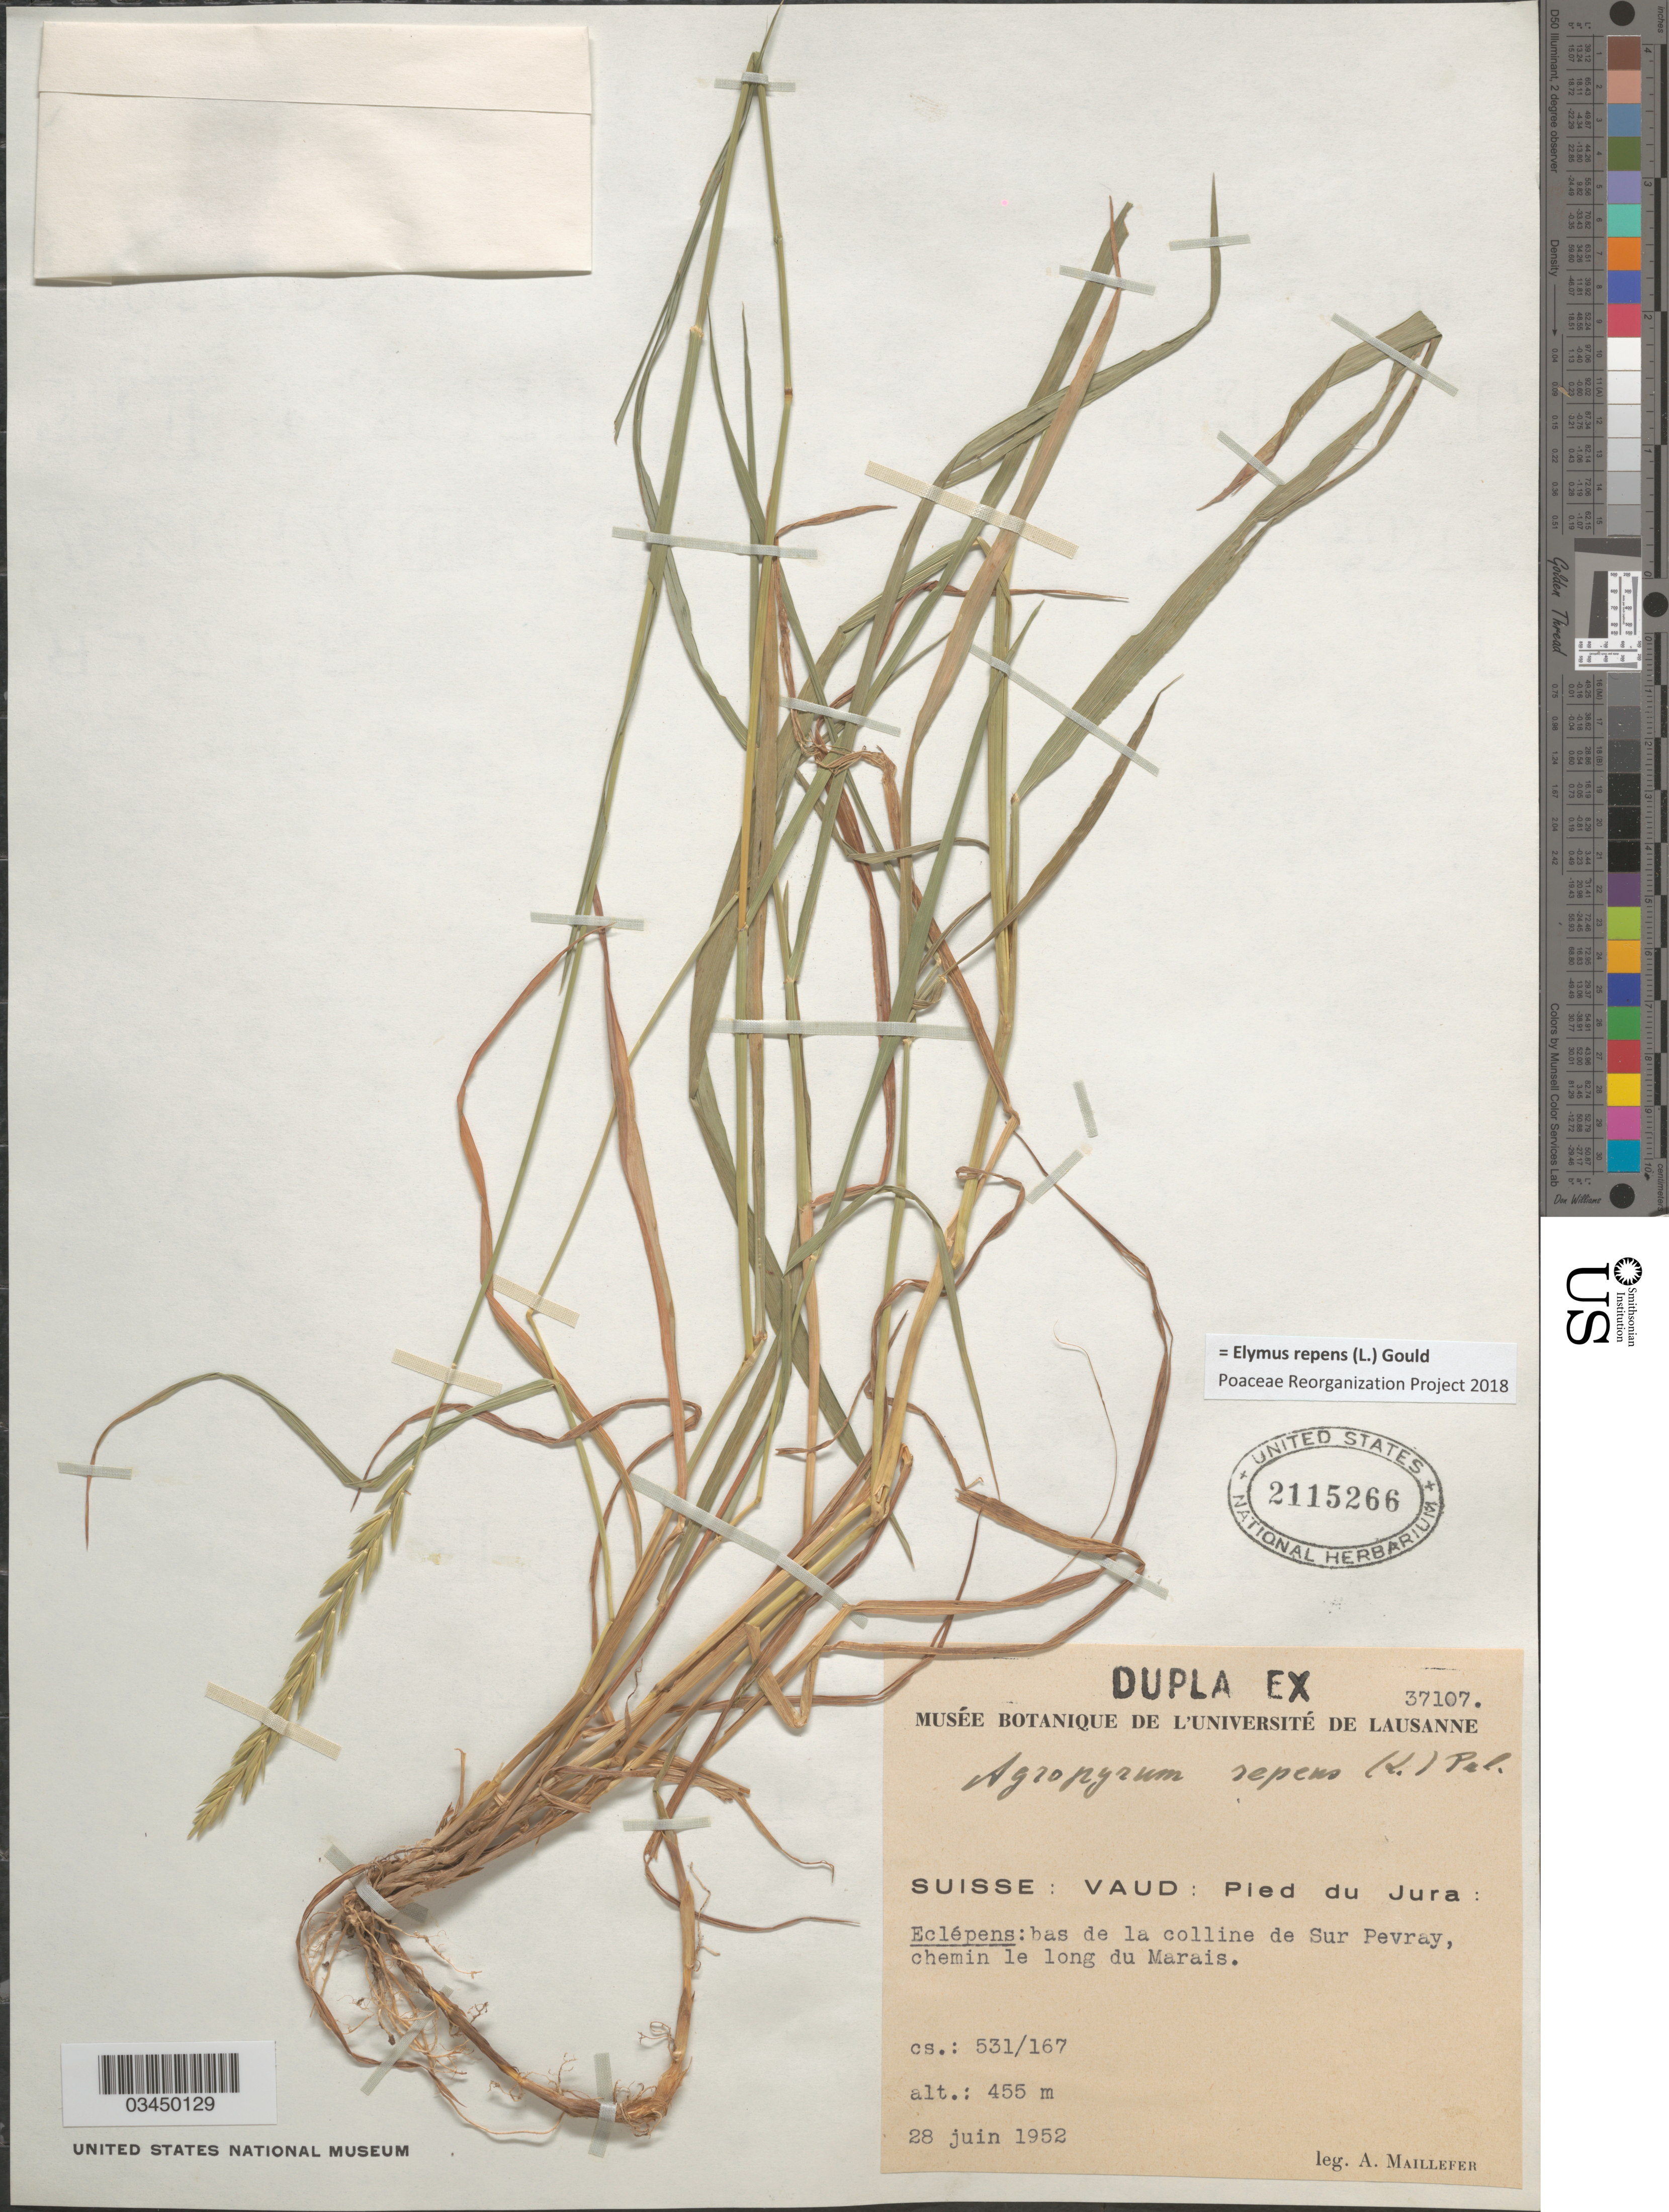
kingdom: Plantae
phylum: Tracheophyta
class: Liliopsida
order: Poales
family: Poaceae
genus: Elymus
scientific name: Elymus repens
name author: (L.) Gould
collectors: A. Maillefer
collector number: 37107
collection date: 1952-06-28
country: Switzerland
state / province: Vaud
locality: Suisse: Pied du Jura: Eclépens: bas de la colline de Sur Pevray, chemin le long du Marais. Cs.: 531/167 [unsure placement].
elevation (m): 455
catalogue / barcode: US 2115266